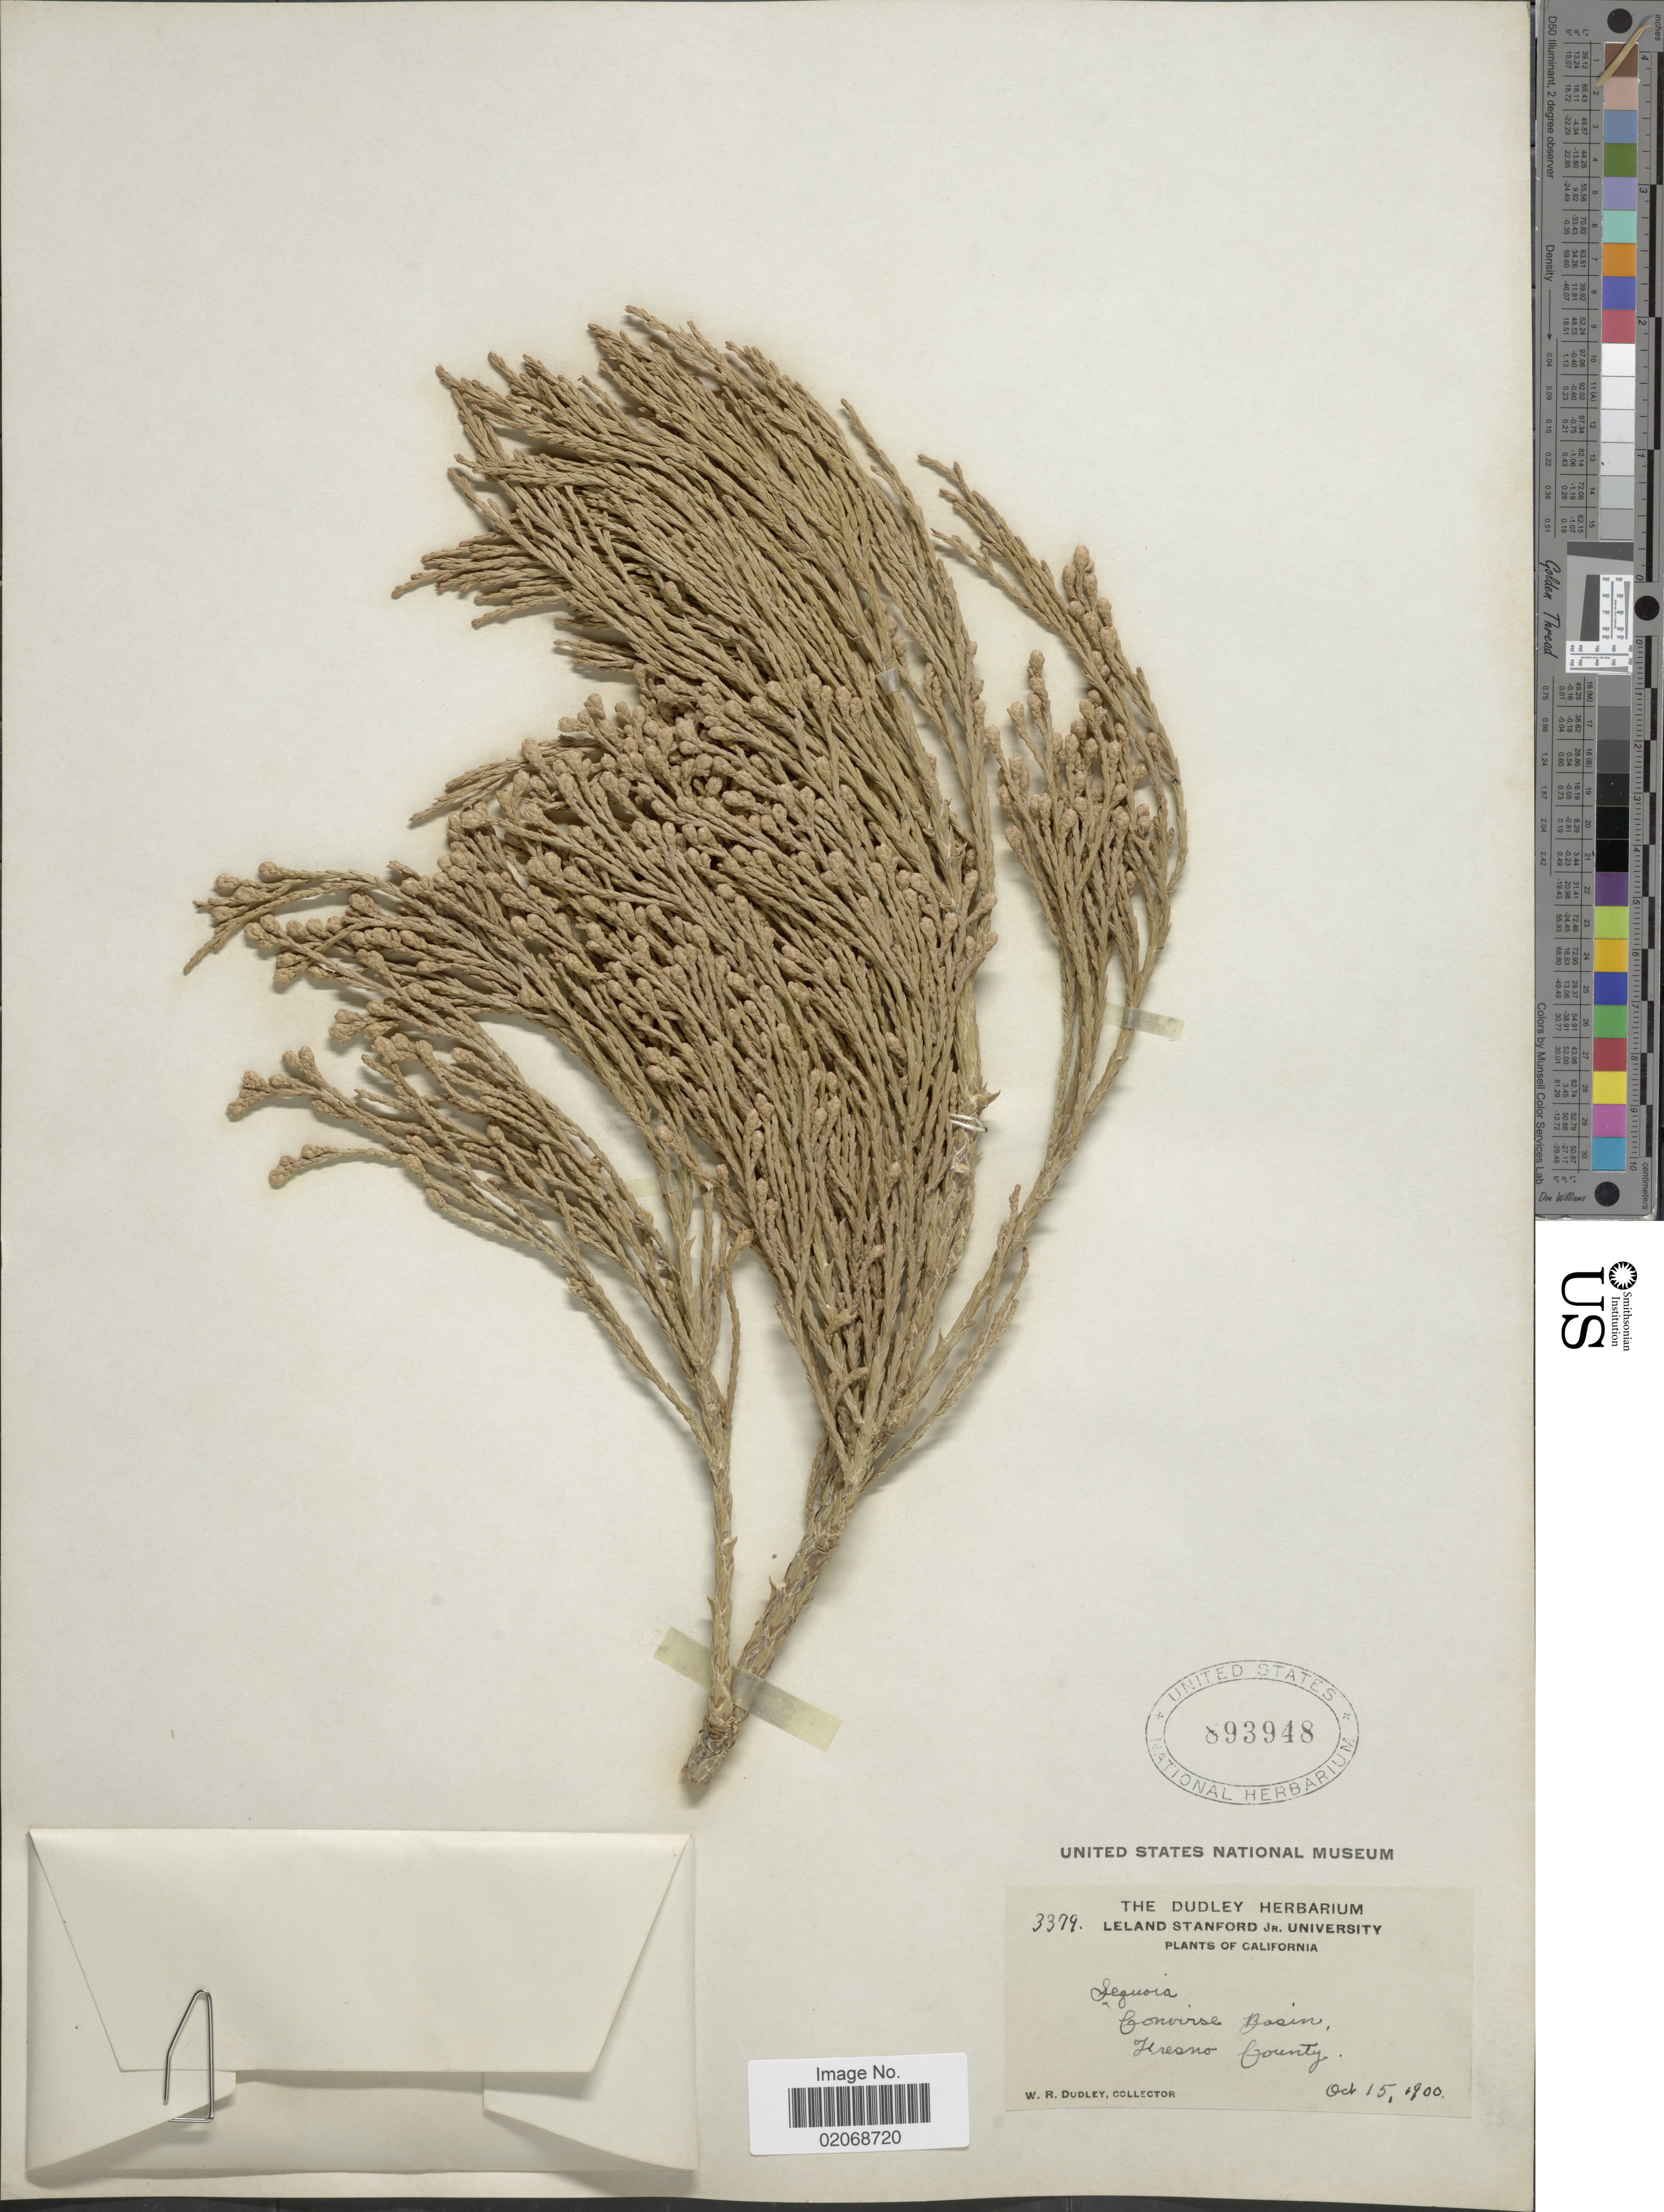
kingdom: Plantae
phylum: Tracheophyta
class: Pinopsida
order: Pinales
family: Cupressaceae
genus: Sequoia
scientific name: Sequoia sempervirens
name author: (D. Don) Endl.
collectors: W. Dudley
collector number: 3379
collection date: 1900-10-15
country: United States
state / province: California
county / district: Fresno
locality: Seguoia, Convirse Basin, Tresno County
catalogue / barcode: US 893948